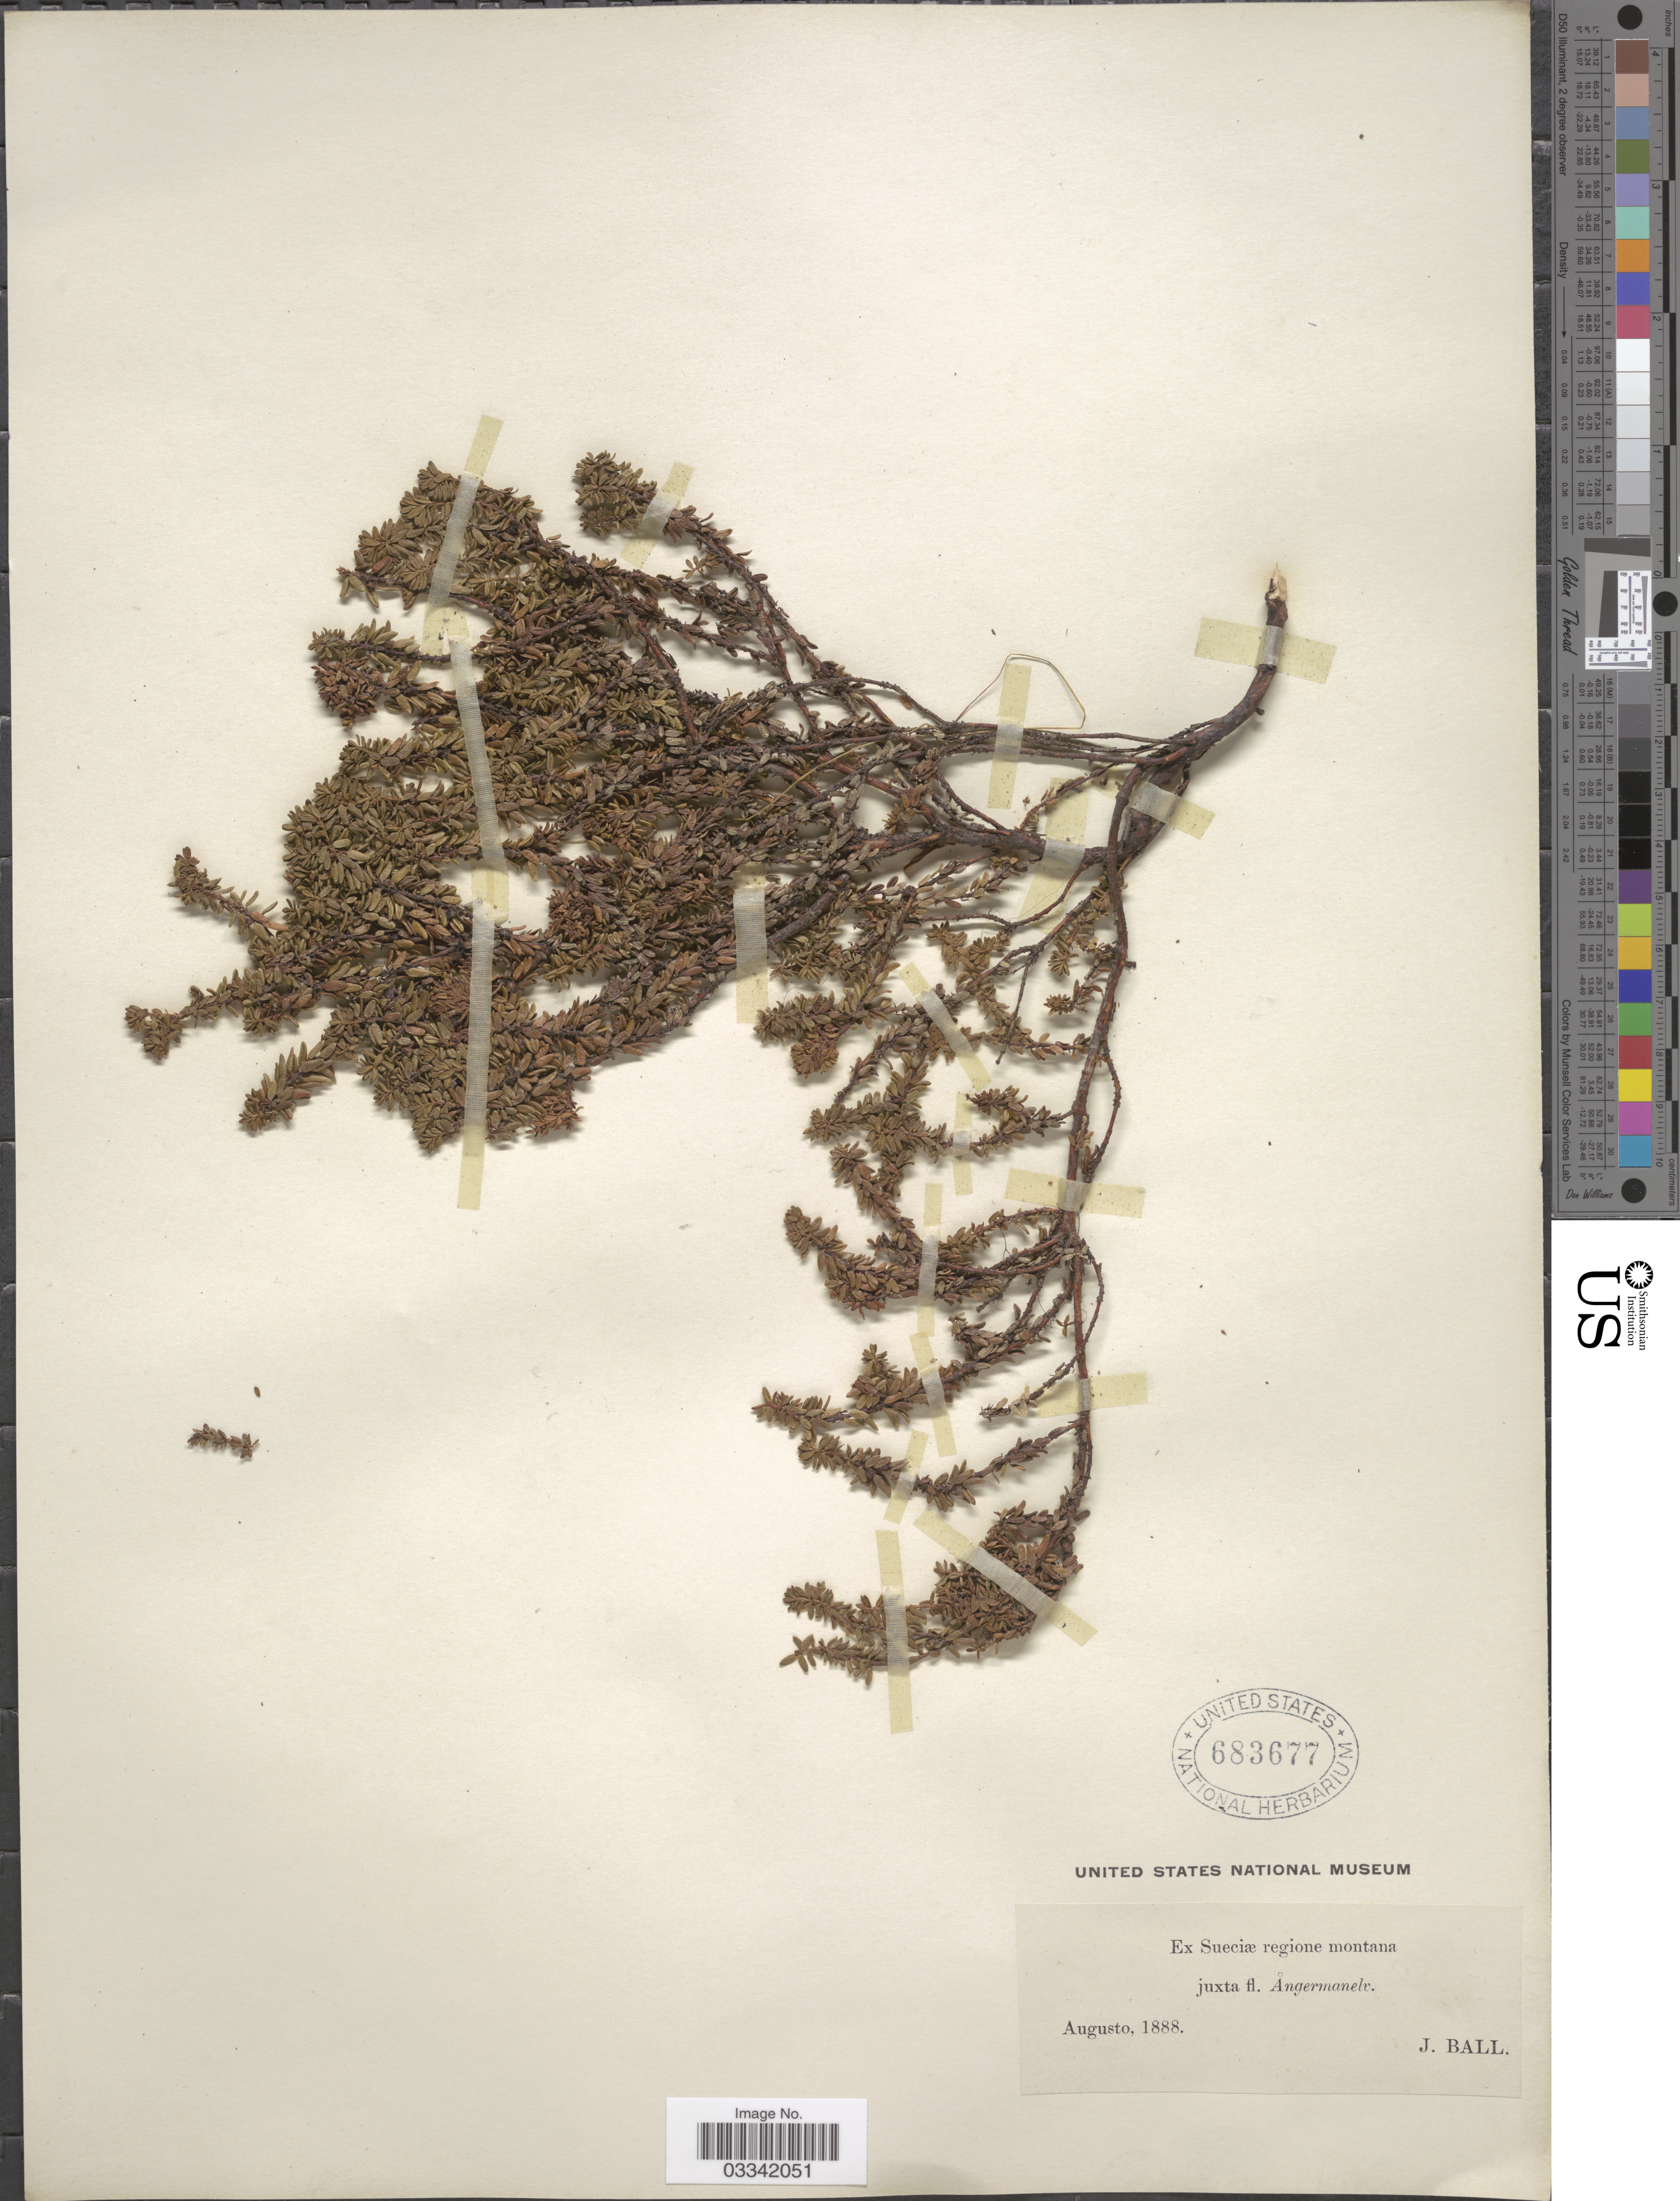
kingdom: Plantae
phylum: Tracheophyta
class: Magnoliopsida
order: Ericales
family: Ericaceae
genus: Empetrum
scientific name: Empetrum nigrum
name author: L.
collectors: J. Ball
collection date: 1888-08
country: Sweden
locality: Ex Sueciæ regione montana juxta fl. Ångermanelv.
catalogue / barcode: US 683677